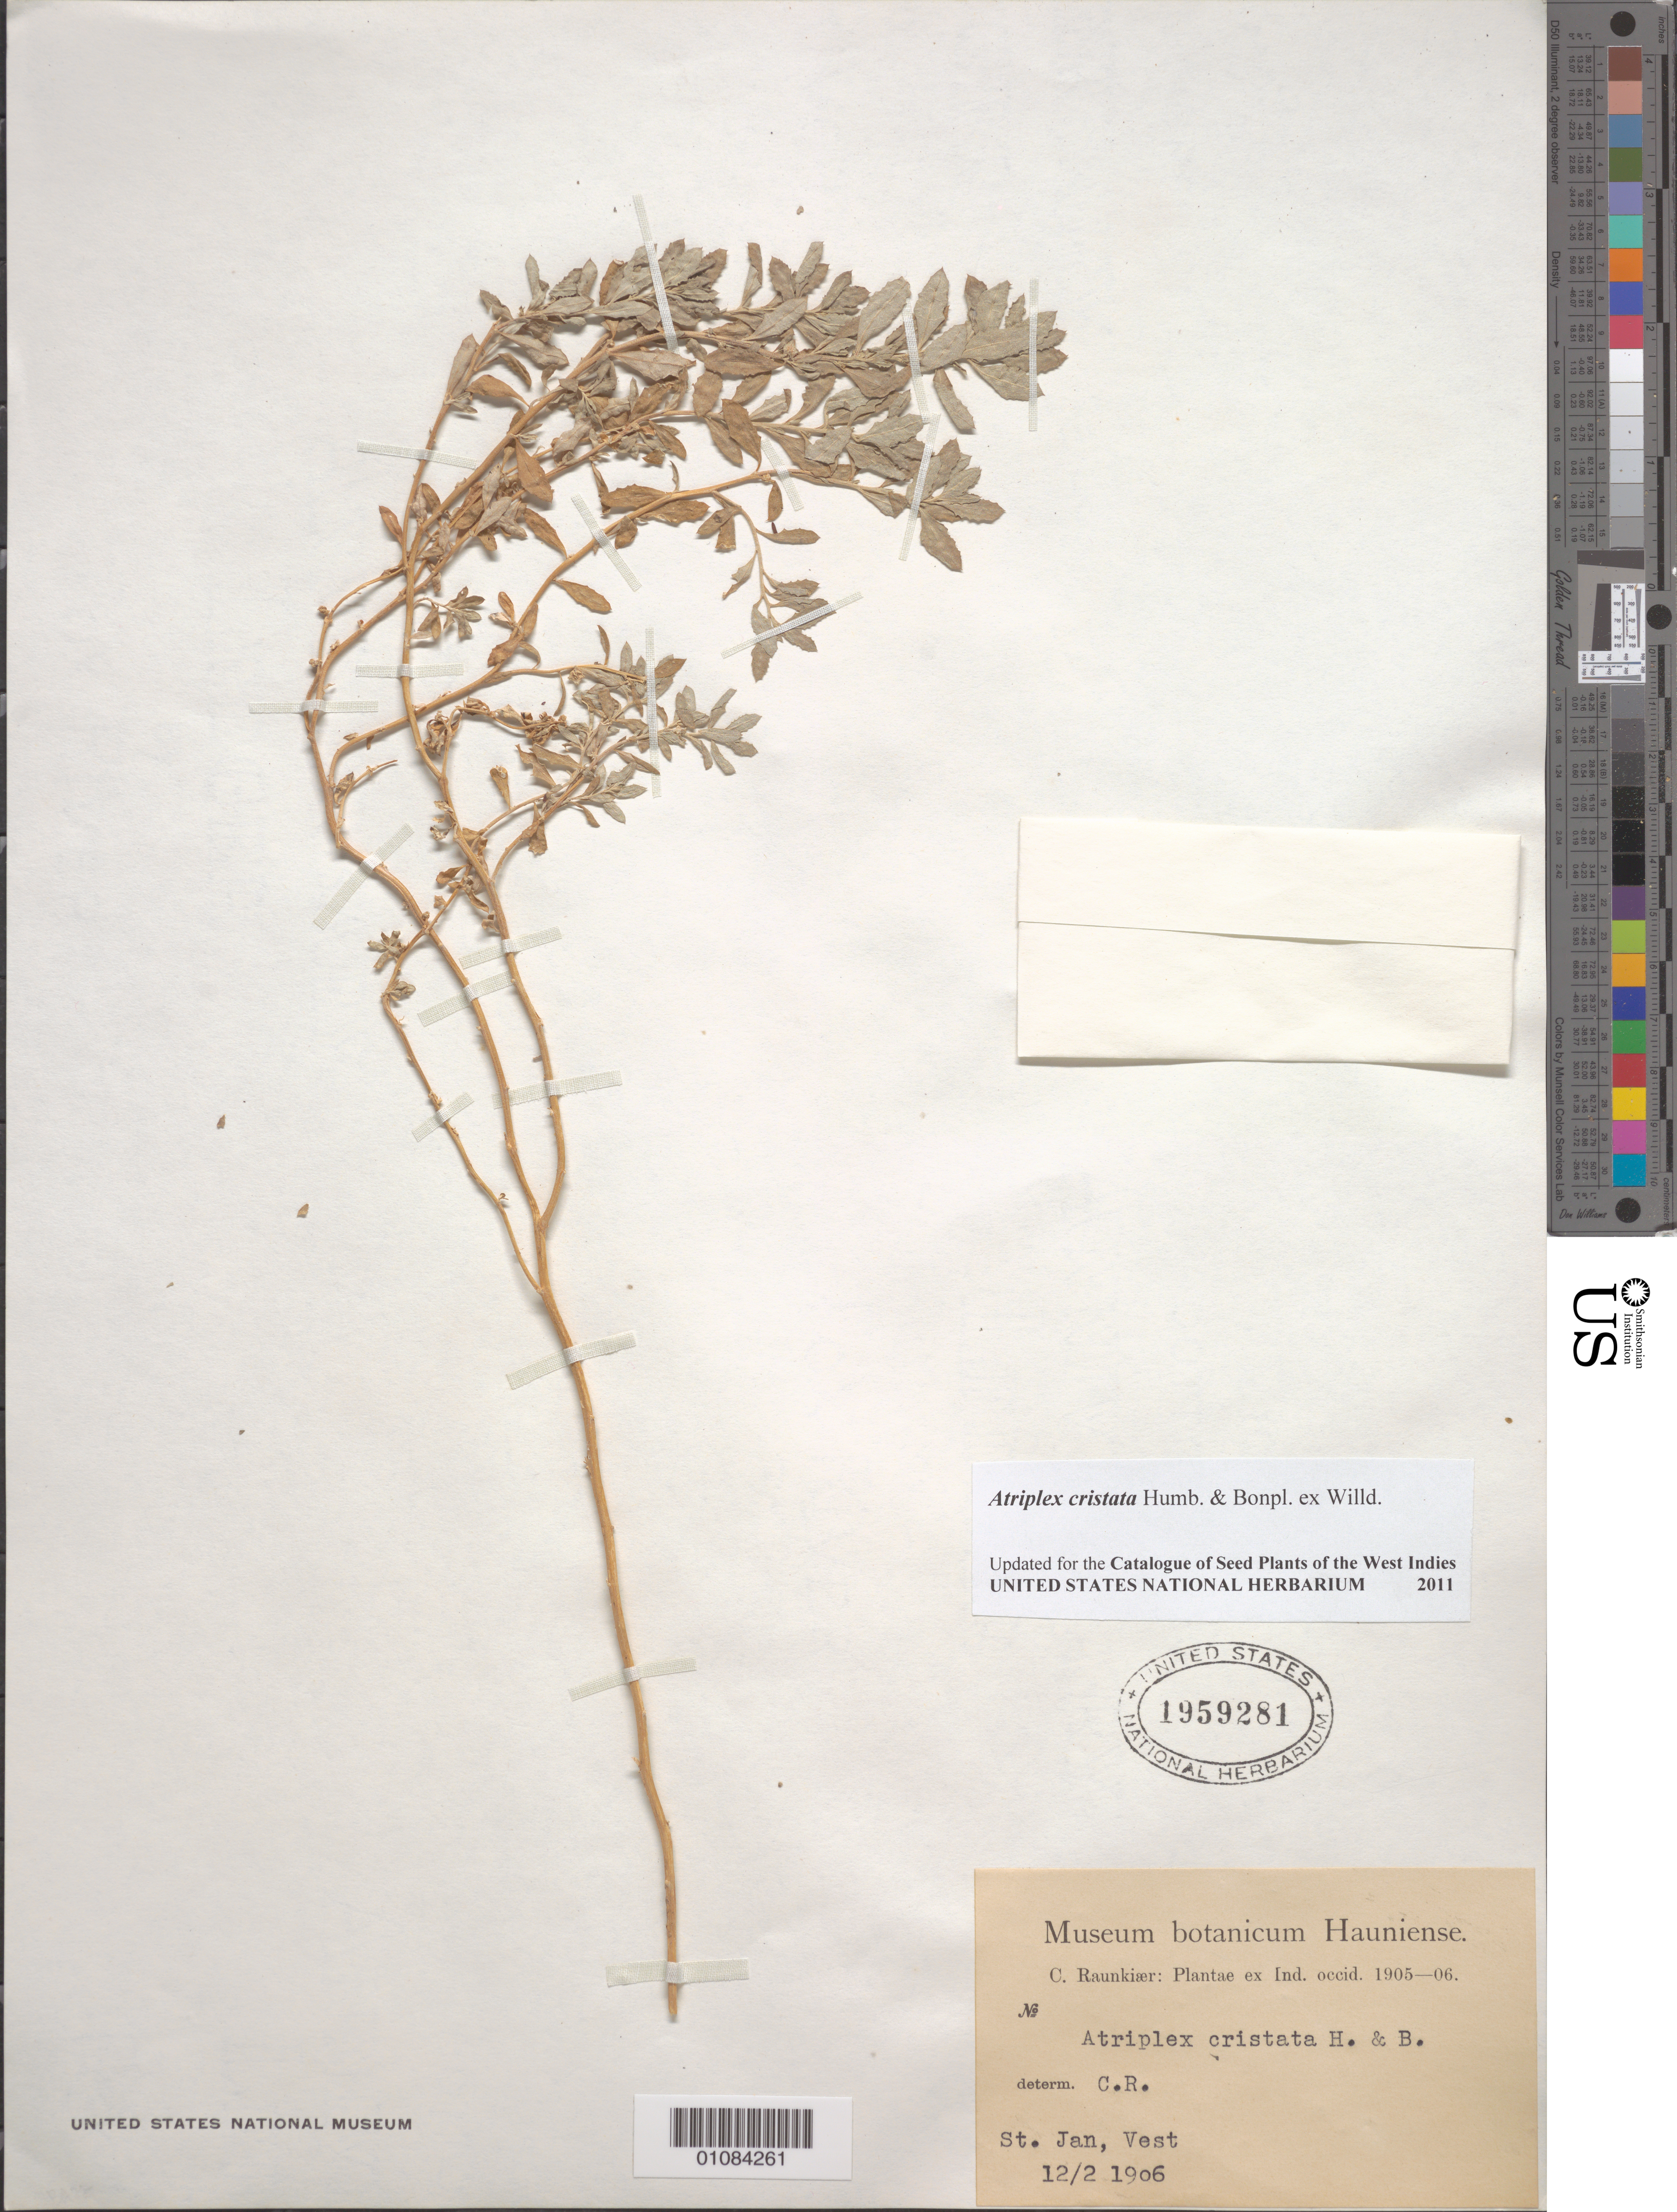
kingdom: Plantae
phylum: Tracheophyta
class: Magnoliopsida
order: Caryophyllales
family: Amaranthaceae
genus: Atriplex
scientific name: Atriplex cristata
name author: Humb. & Bonpl. ex Willd.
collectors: C. Raunkiær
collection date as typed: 12 Feb 1906 or 02 Dec 1906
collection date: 1906-02-12 or 1906-12-02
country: U.S. Virgin Islands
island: St. John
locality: St. Jan, West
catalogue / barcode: US 1959281